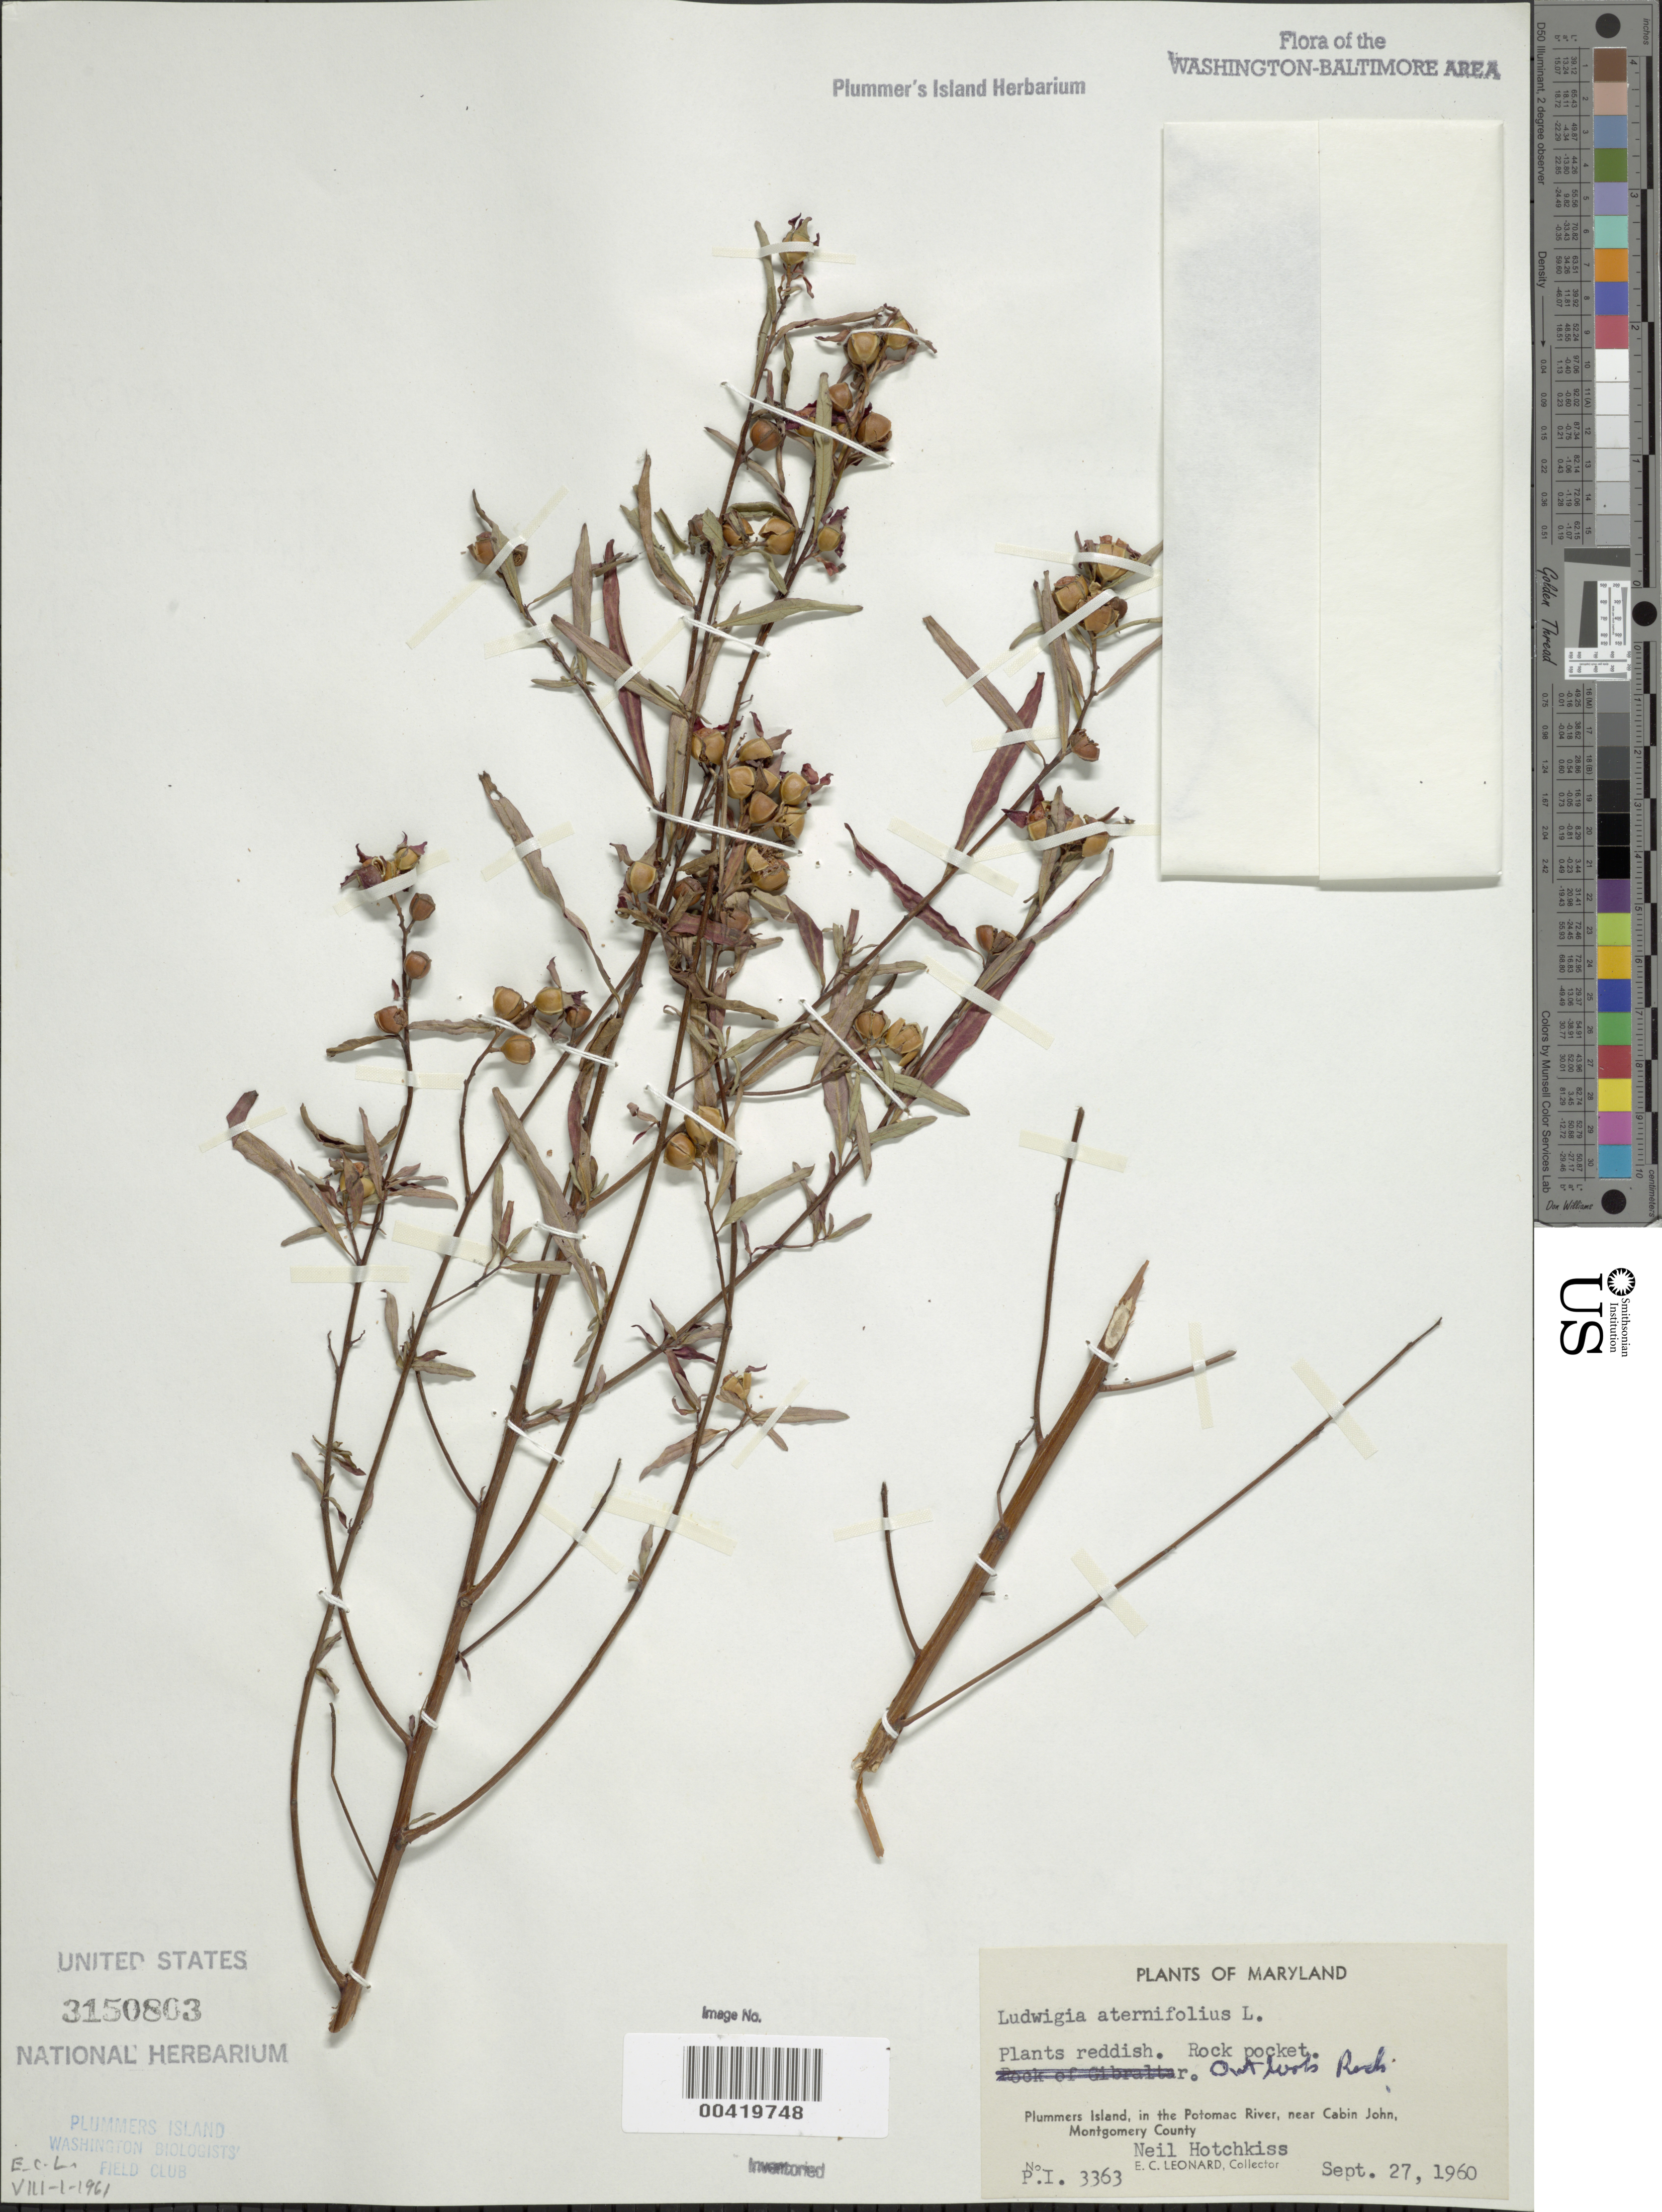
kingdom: Plantae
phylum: Tracheophyta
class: Magnoliopsida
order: Myrtales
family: Onagraceae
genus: Ludwigia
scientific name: Ludwigia alternifolia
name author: L.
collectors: E. C. Leonard & N. Hotchkiss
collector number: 3363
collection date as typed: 27 Sep 1960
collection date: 1960-09-27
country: United States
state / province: Maryland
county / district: Montgomery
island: Plummers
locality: Plummer's Island; Outlook Rock C. & O. Canal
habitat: Rock pocket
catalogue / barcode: US 3150803